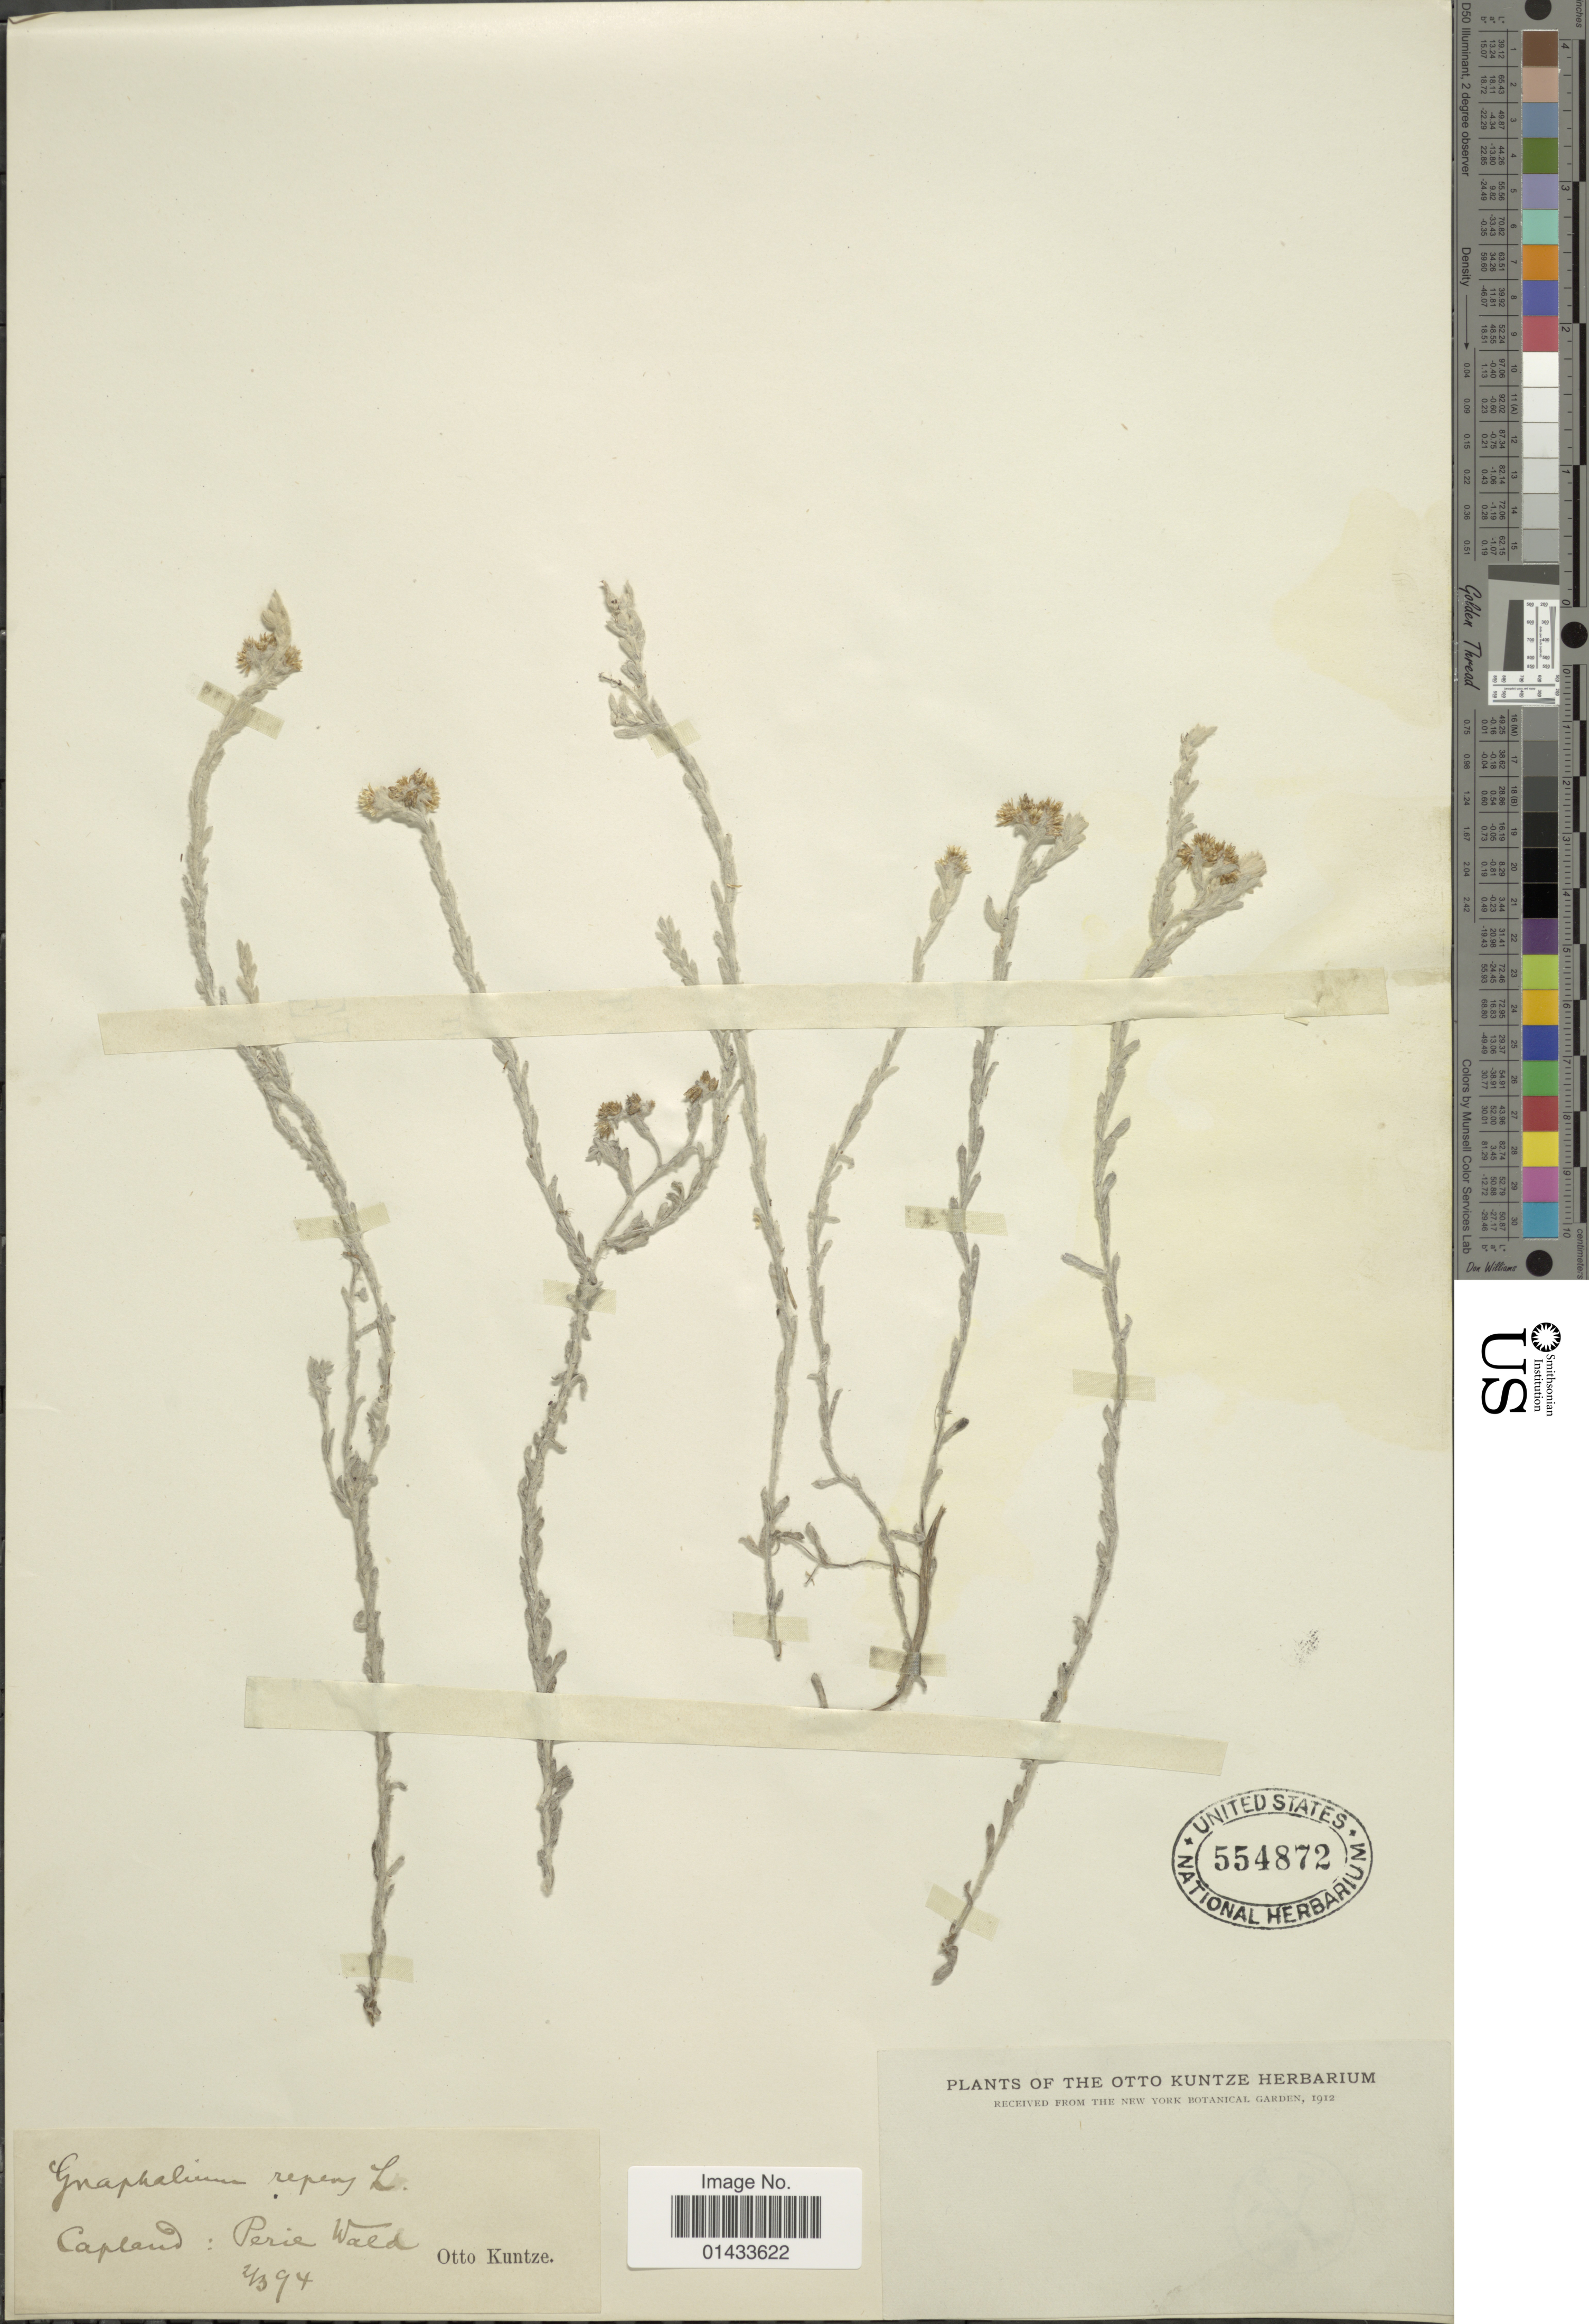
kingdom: Plantae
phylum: Tracheophyta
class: Magnoliopsida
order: Asterales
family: Asteraceae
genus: Helichrysum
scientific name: Helichrysum repens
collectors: C.E.O. Kuntze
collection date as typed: Transcribed d/m/y: 2/3/94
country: South Africa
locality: Capland: Perie Wald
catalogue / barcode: US 554872